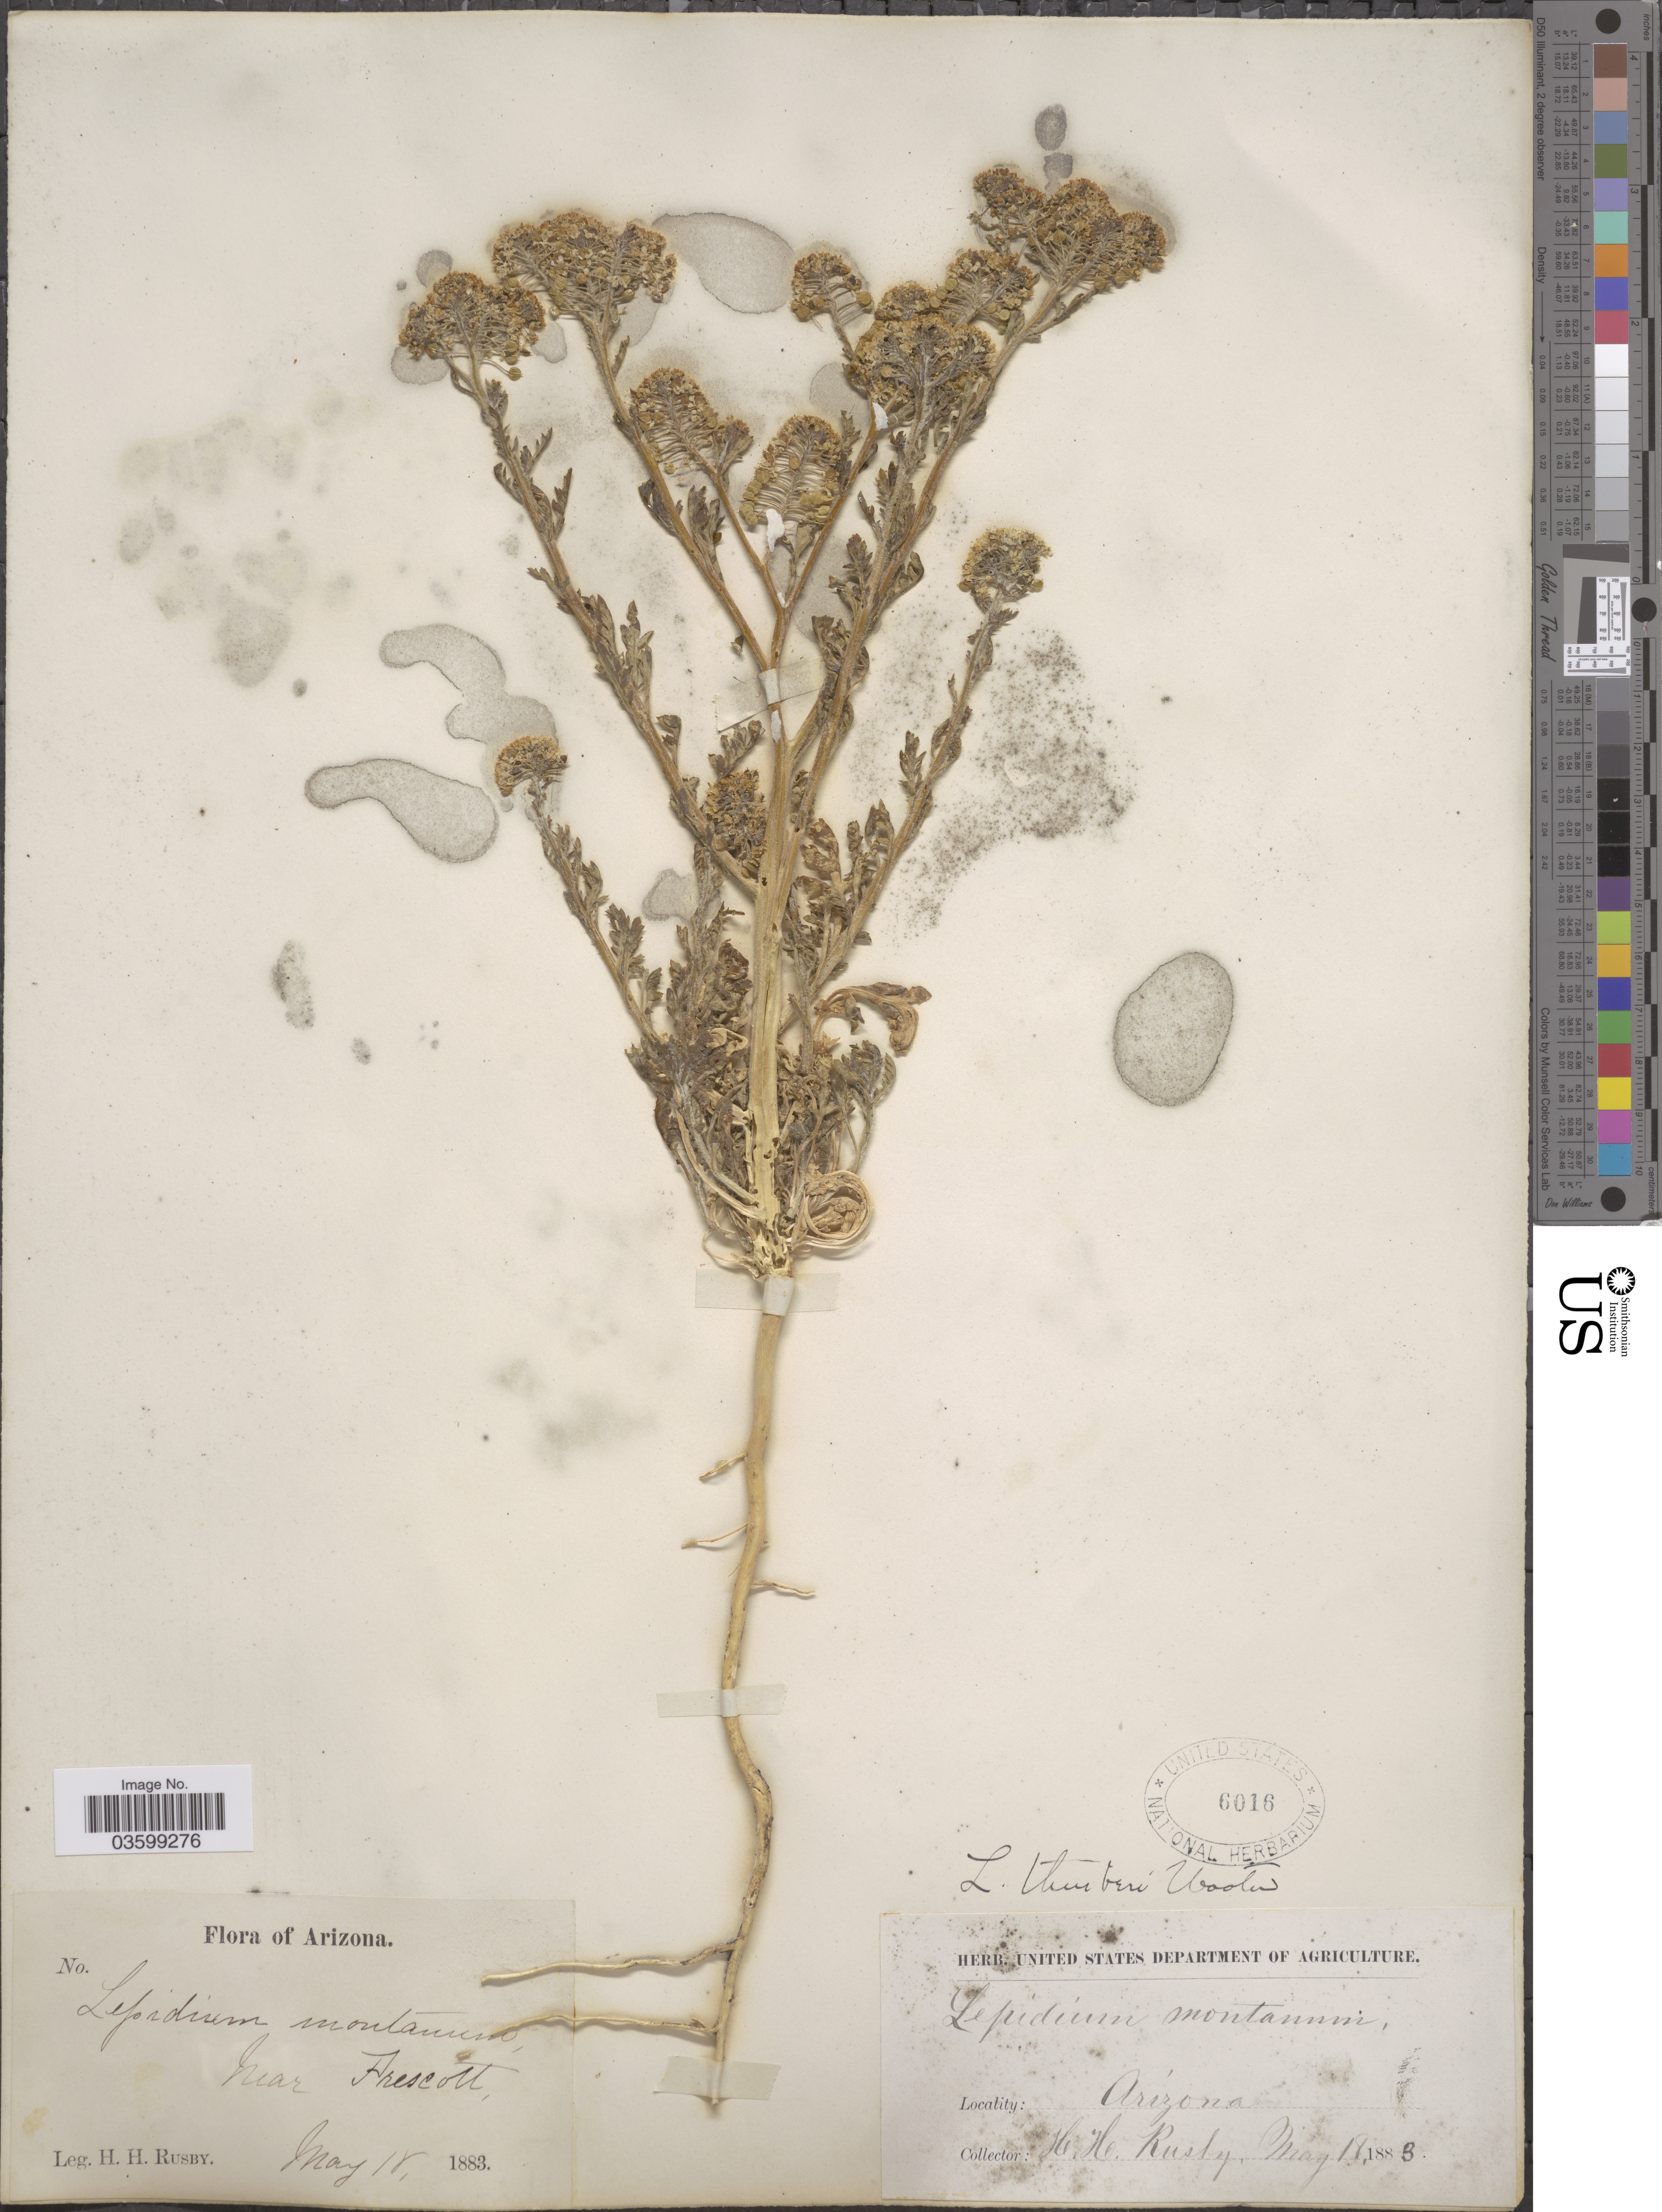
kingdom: Plantae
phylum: Tracheophyta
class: Magnoliopsida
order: Brassicales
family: Brassicaceae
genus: Lepidium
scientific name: Lepidium thurberi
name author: Wooton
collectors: H. H. Rusby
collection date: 1883-05-18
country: United States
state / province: Arizona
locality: Near Prescott.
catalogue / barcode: US 6016